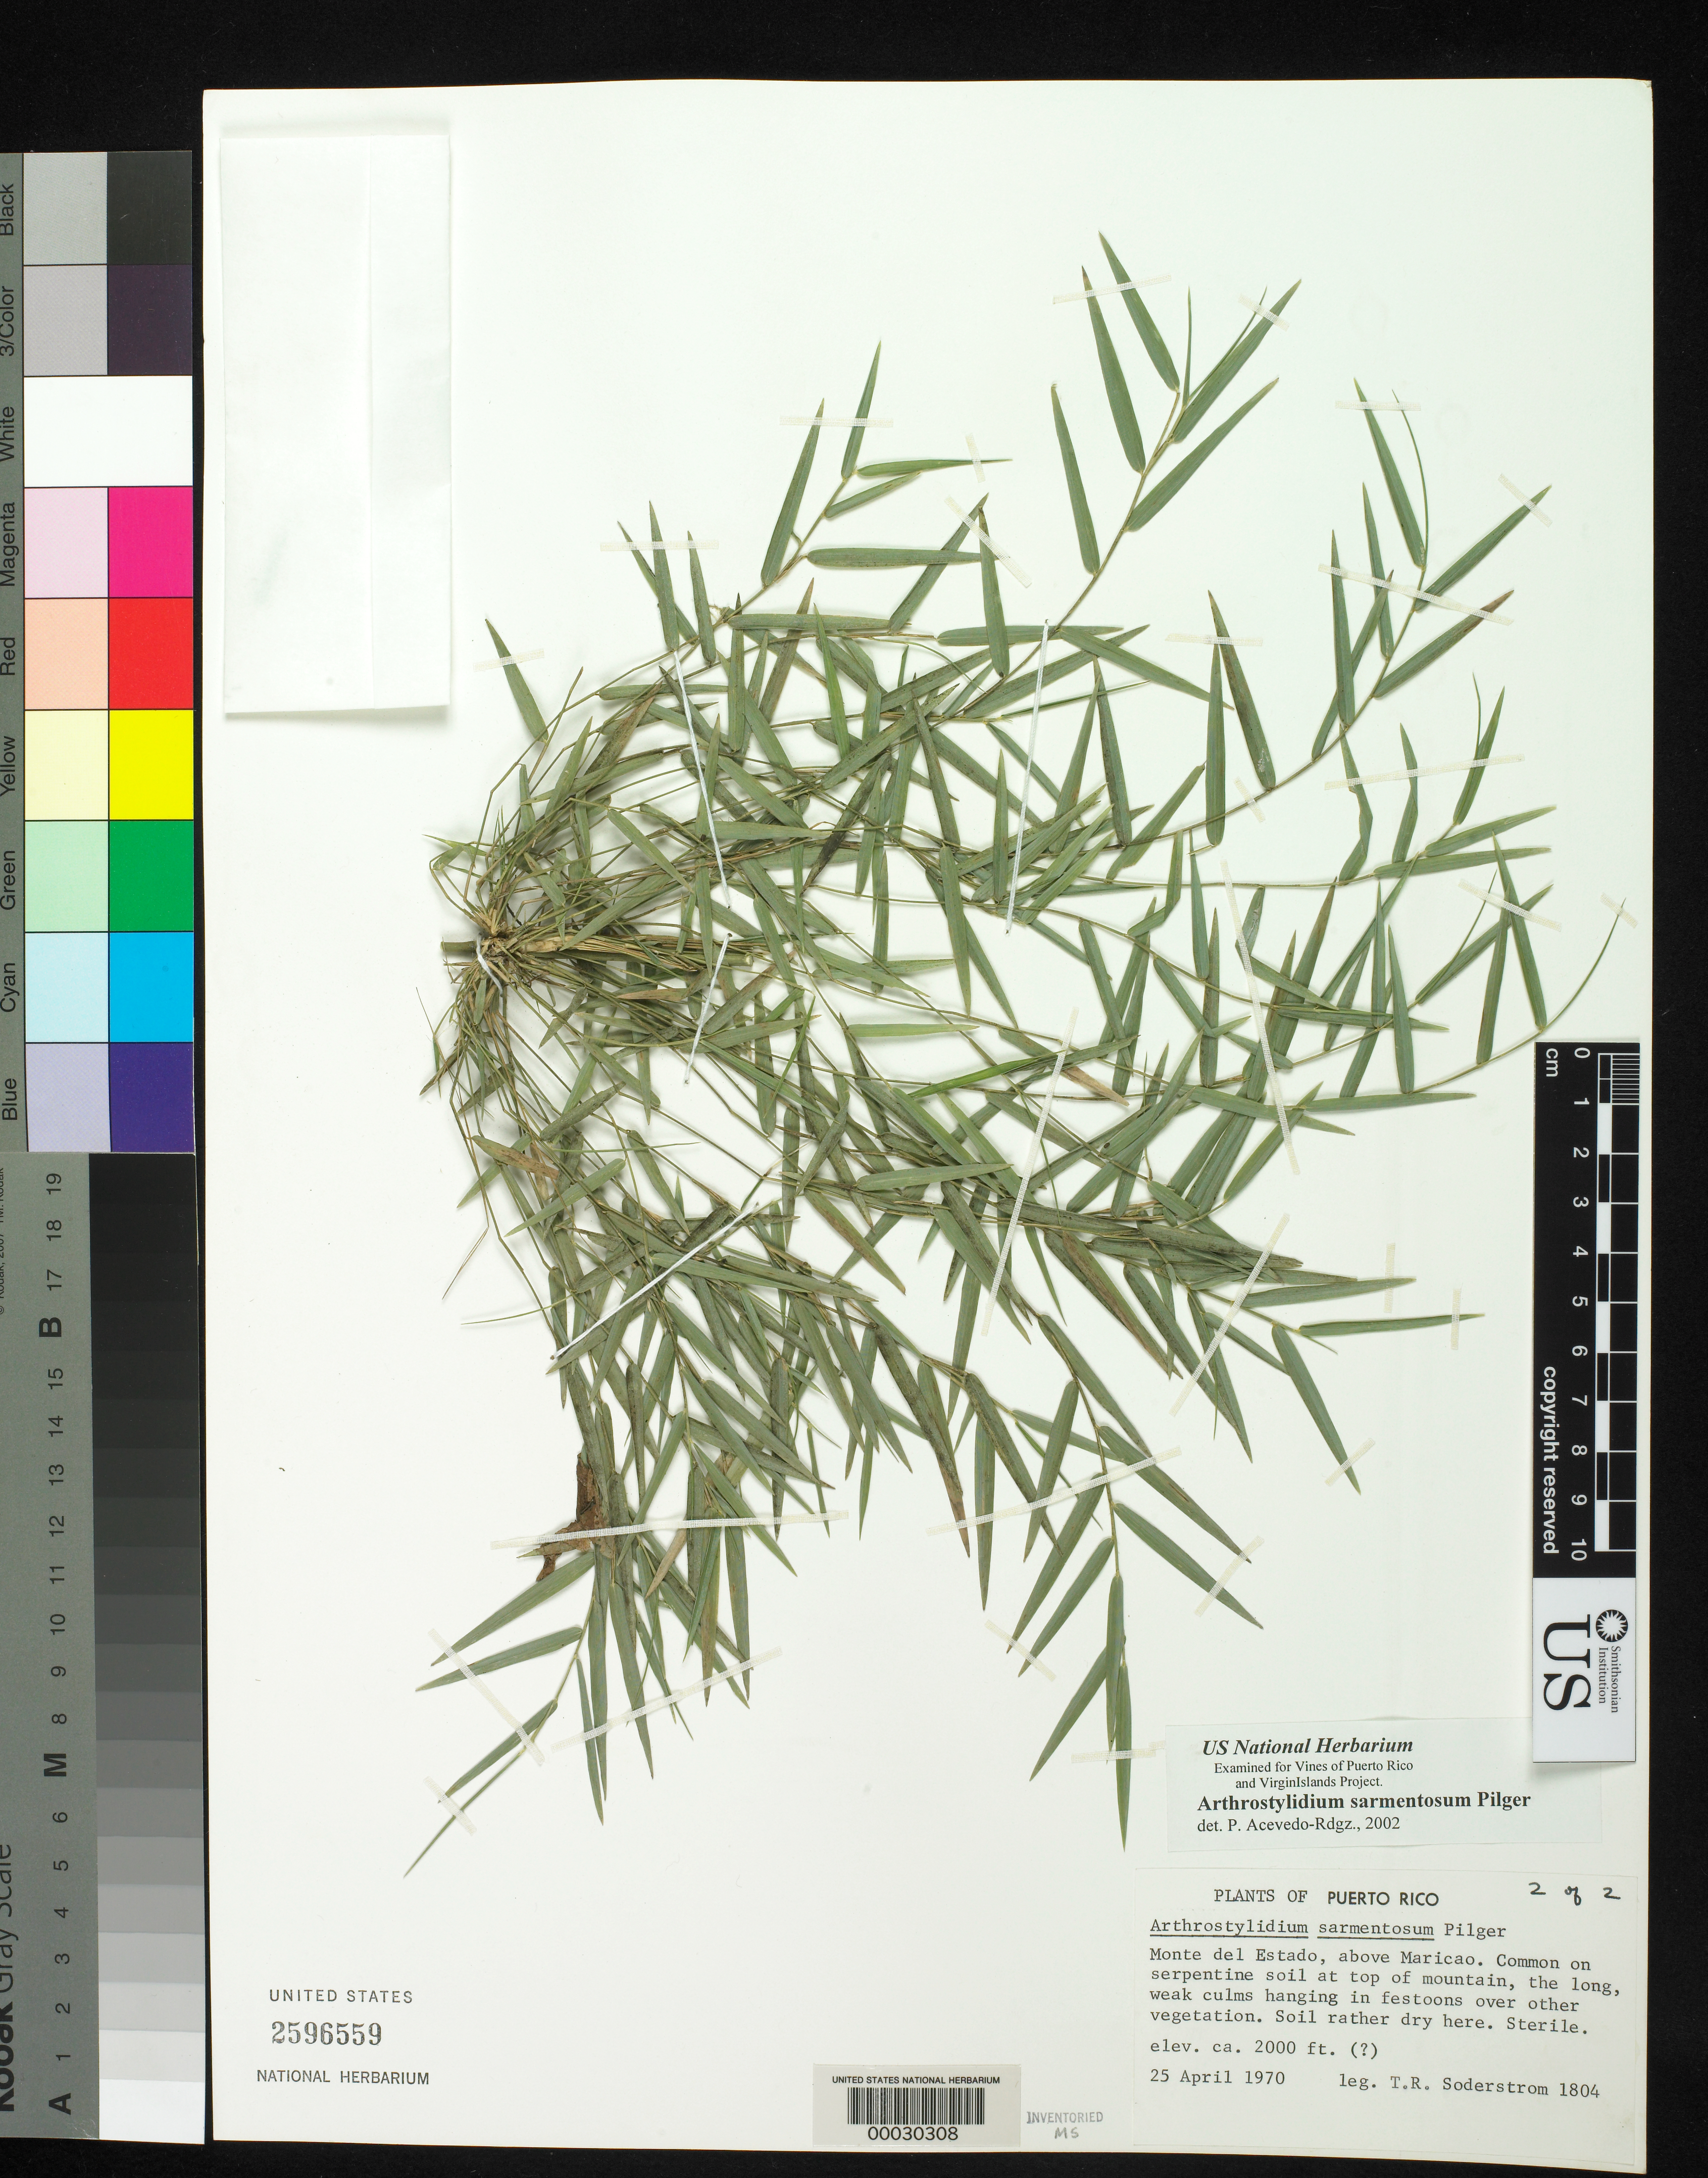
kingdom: Plantae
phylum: Tracheophyta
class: Liliopsida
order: Poales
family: Poaceae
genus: Arthrostylidium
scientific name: Arthrostylidium sarmentosum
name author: Pilg. in Urb.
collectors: T. R. Soderstrom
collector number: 1804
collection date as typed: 25 Apr 1970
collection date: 1970-04-25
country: Puerto Rico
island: Greater Antilles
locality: Monte del estado, maricao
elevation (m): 610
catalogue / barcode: US 2596559